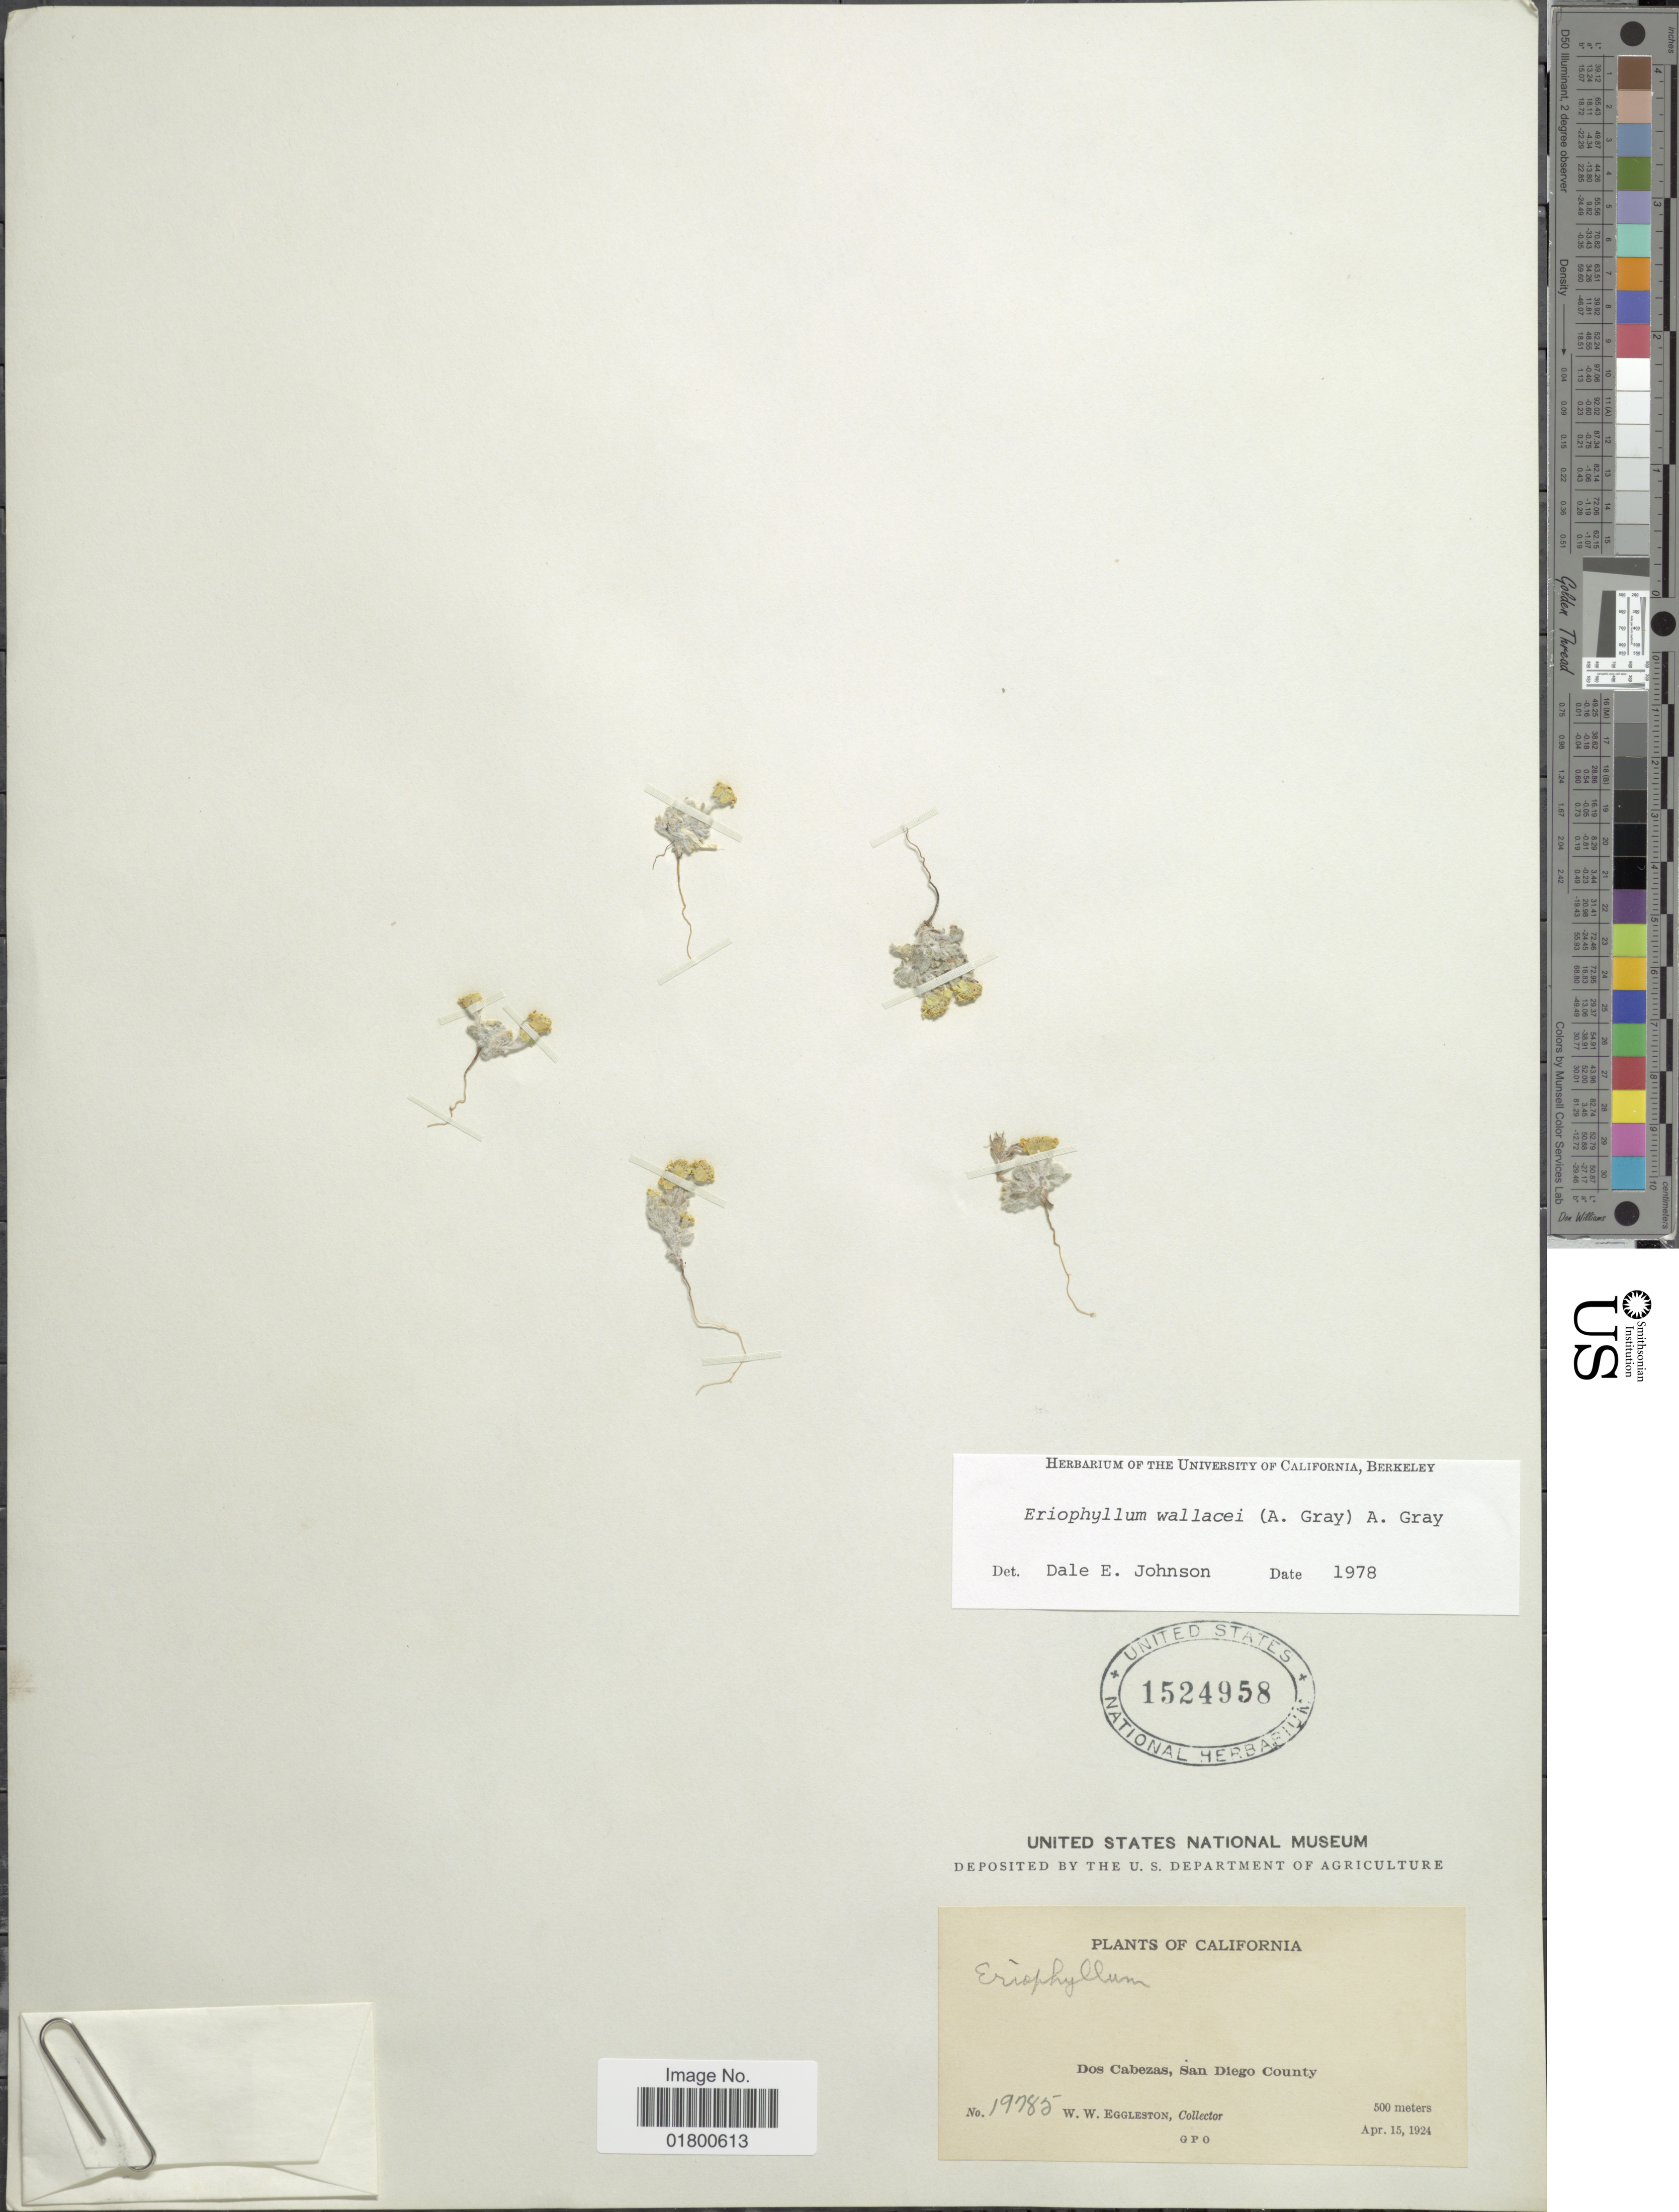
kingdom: Plantae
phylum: Tracheophyta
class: Magnoliopsida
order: Asterales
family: Asteraceae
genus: Eriophyllum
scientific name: Eriophyllum wallacei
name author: (A. Gray) A. Gray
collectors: W. W. Eggleston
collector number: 19785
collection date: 1924-04-15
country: United States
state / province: California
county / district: San Diego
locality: Dos Cabezas, San Diego County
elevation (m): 500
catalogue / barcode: US 1524958